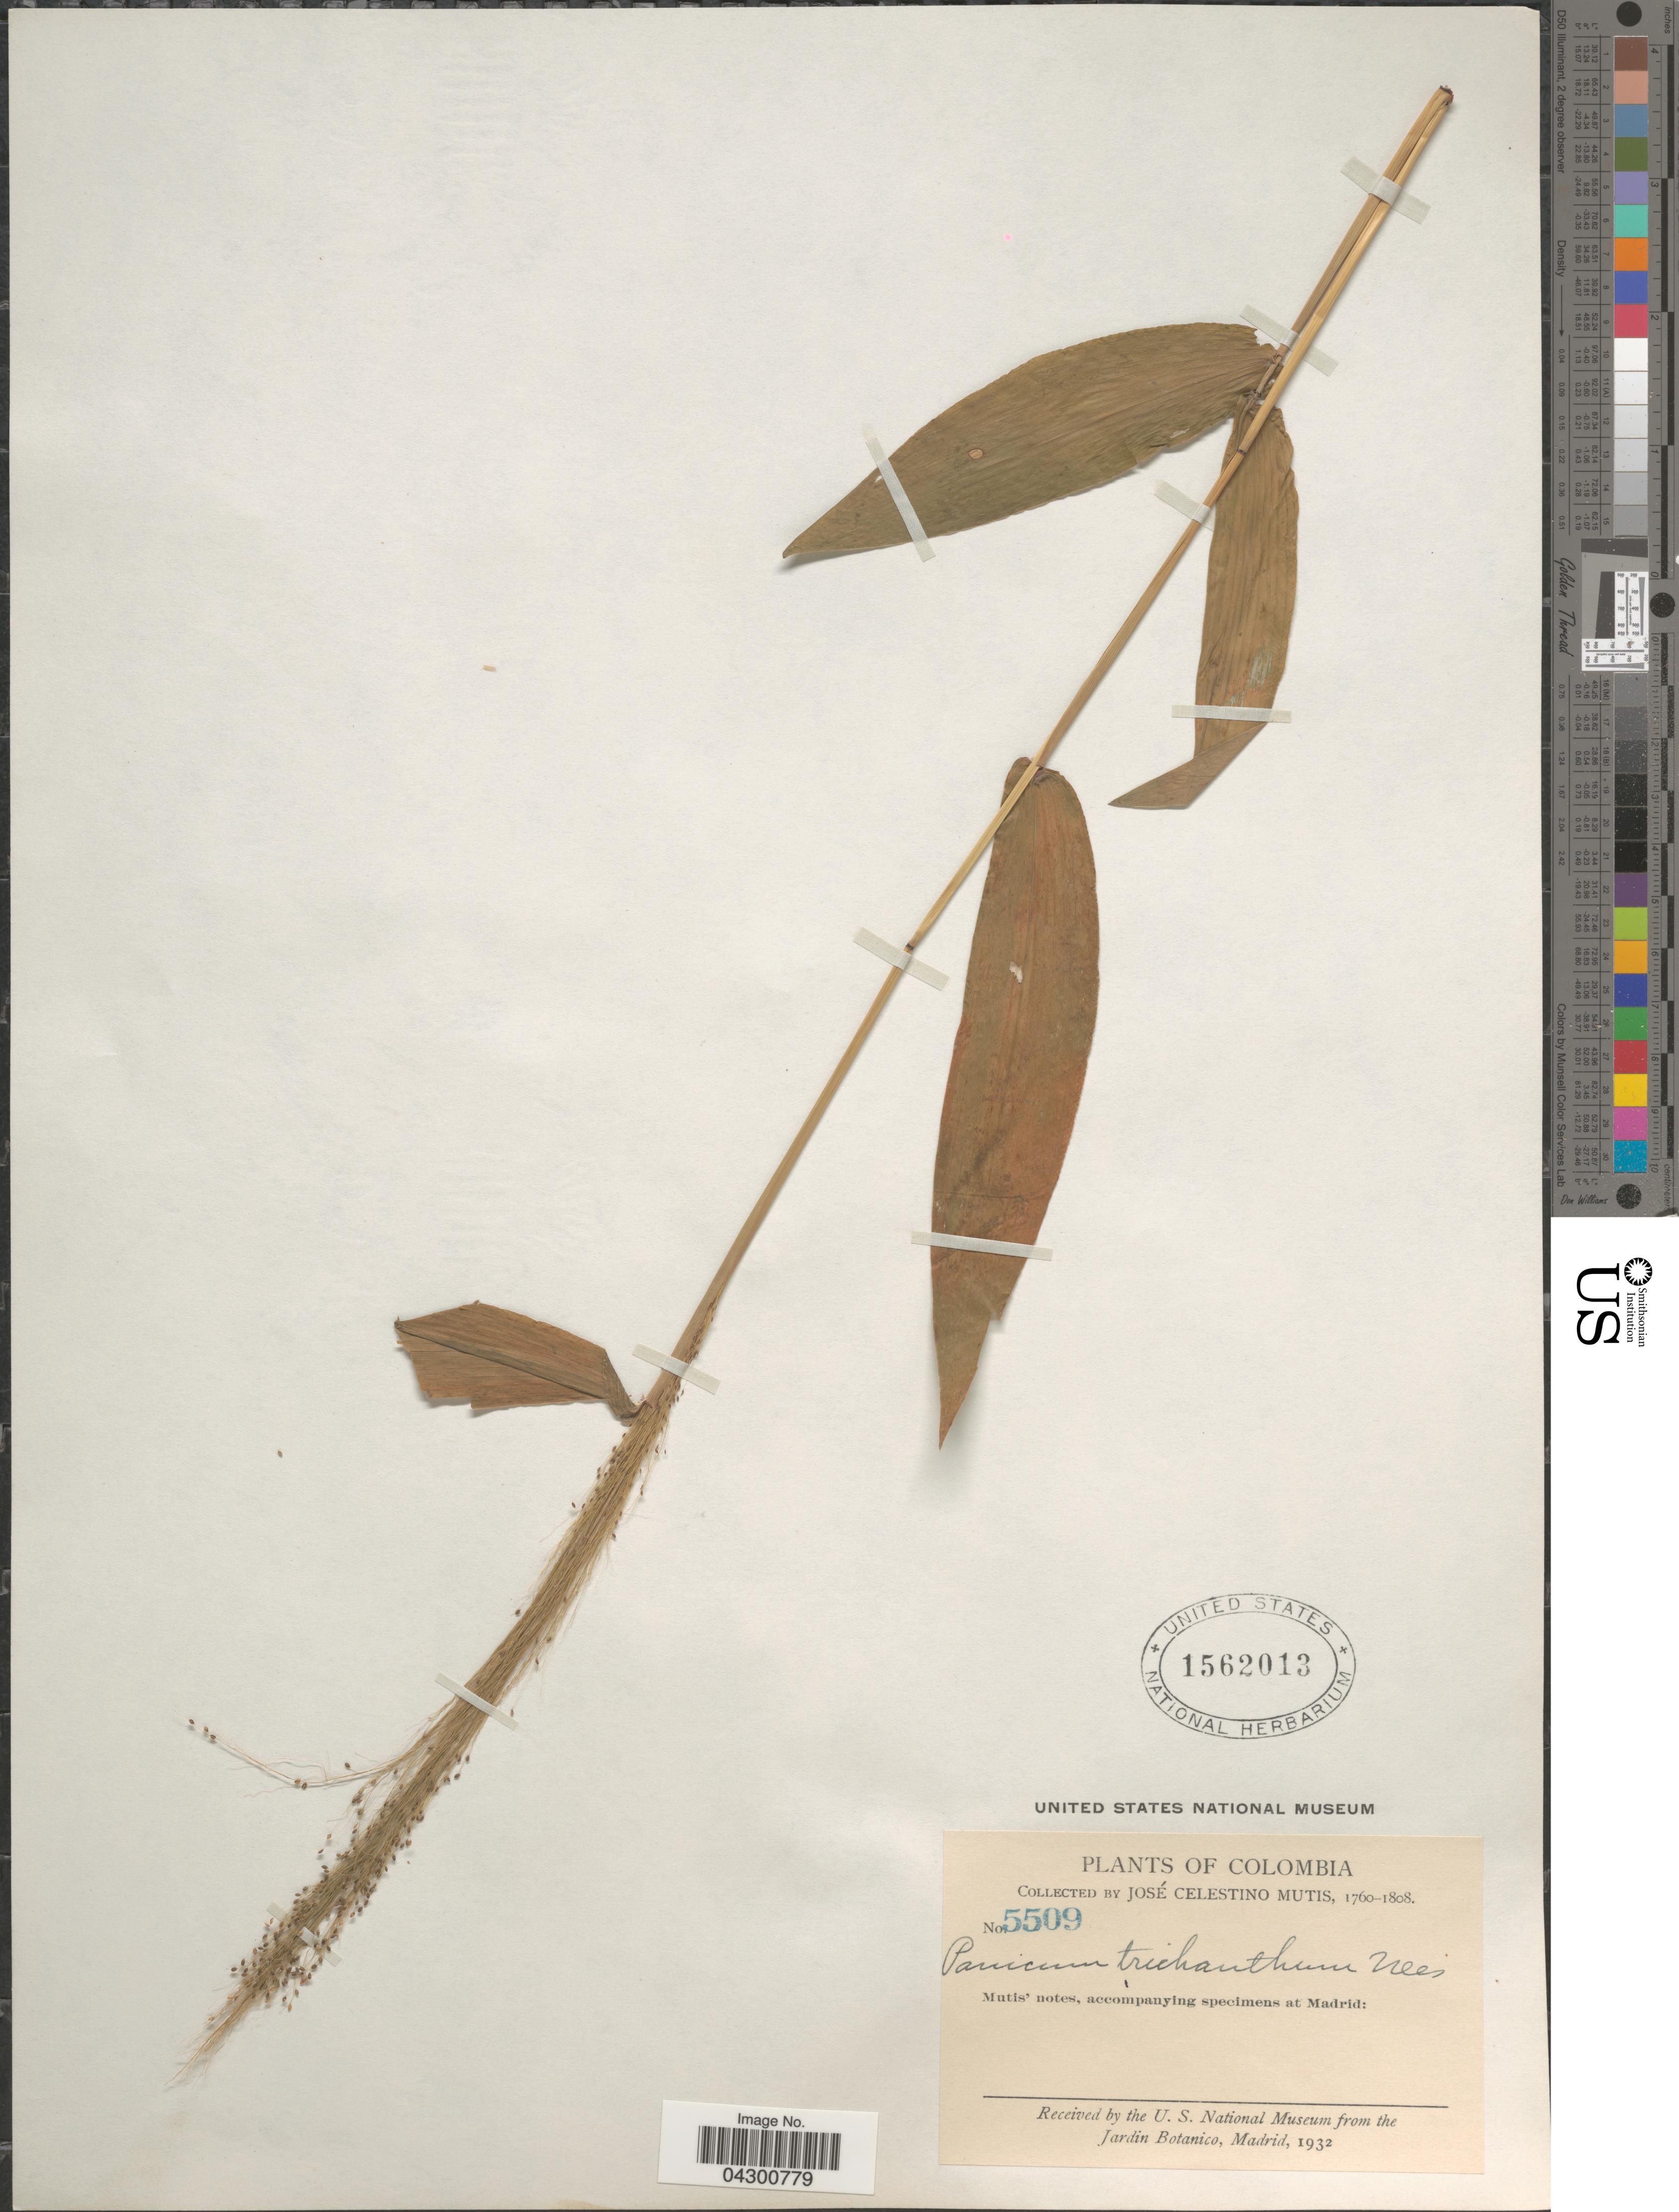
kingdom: Plantae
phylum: Tracheophyta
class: Liliopsida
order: Poales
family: Poaceae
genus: Panicum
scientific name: Panicum trichanthum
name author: Nees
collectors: J. C. B. Mutis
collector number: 5509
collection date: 1760/1808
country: Colombia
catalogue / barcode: US 1562013